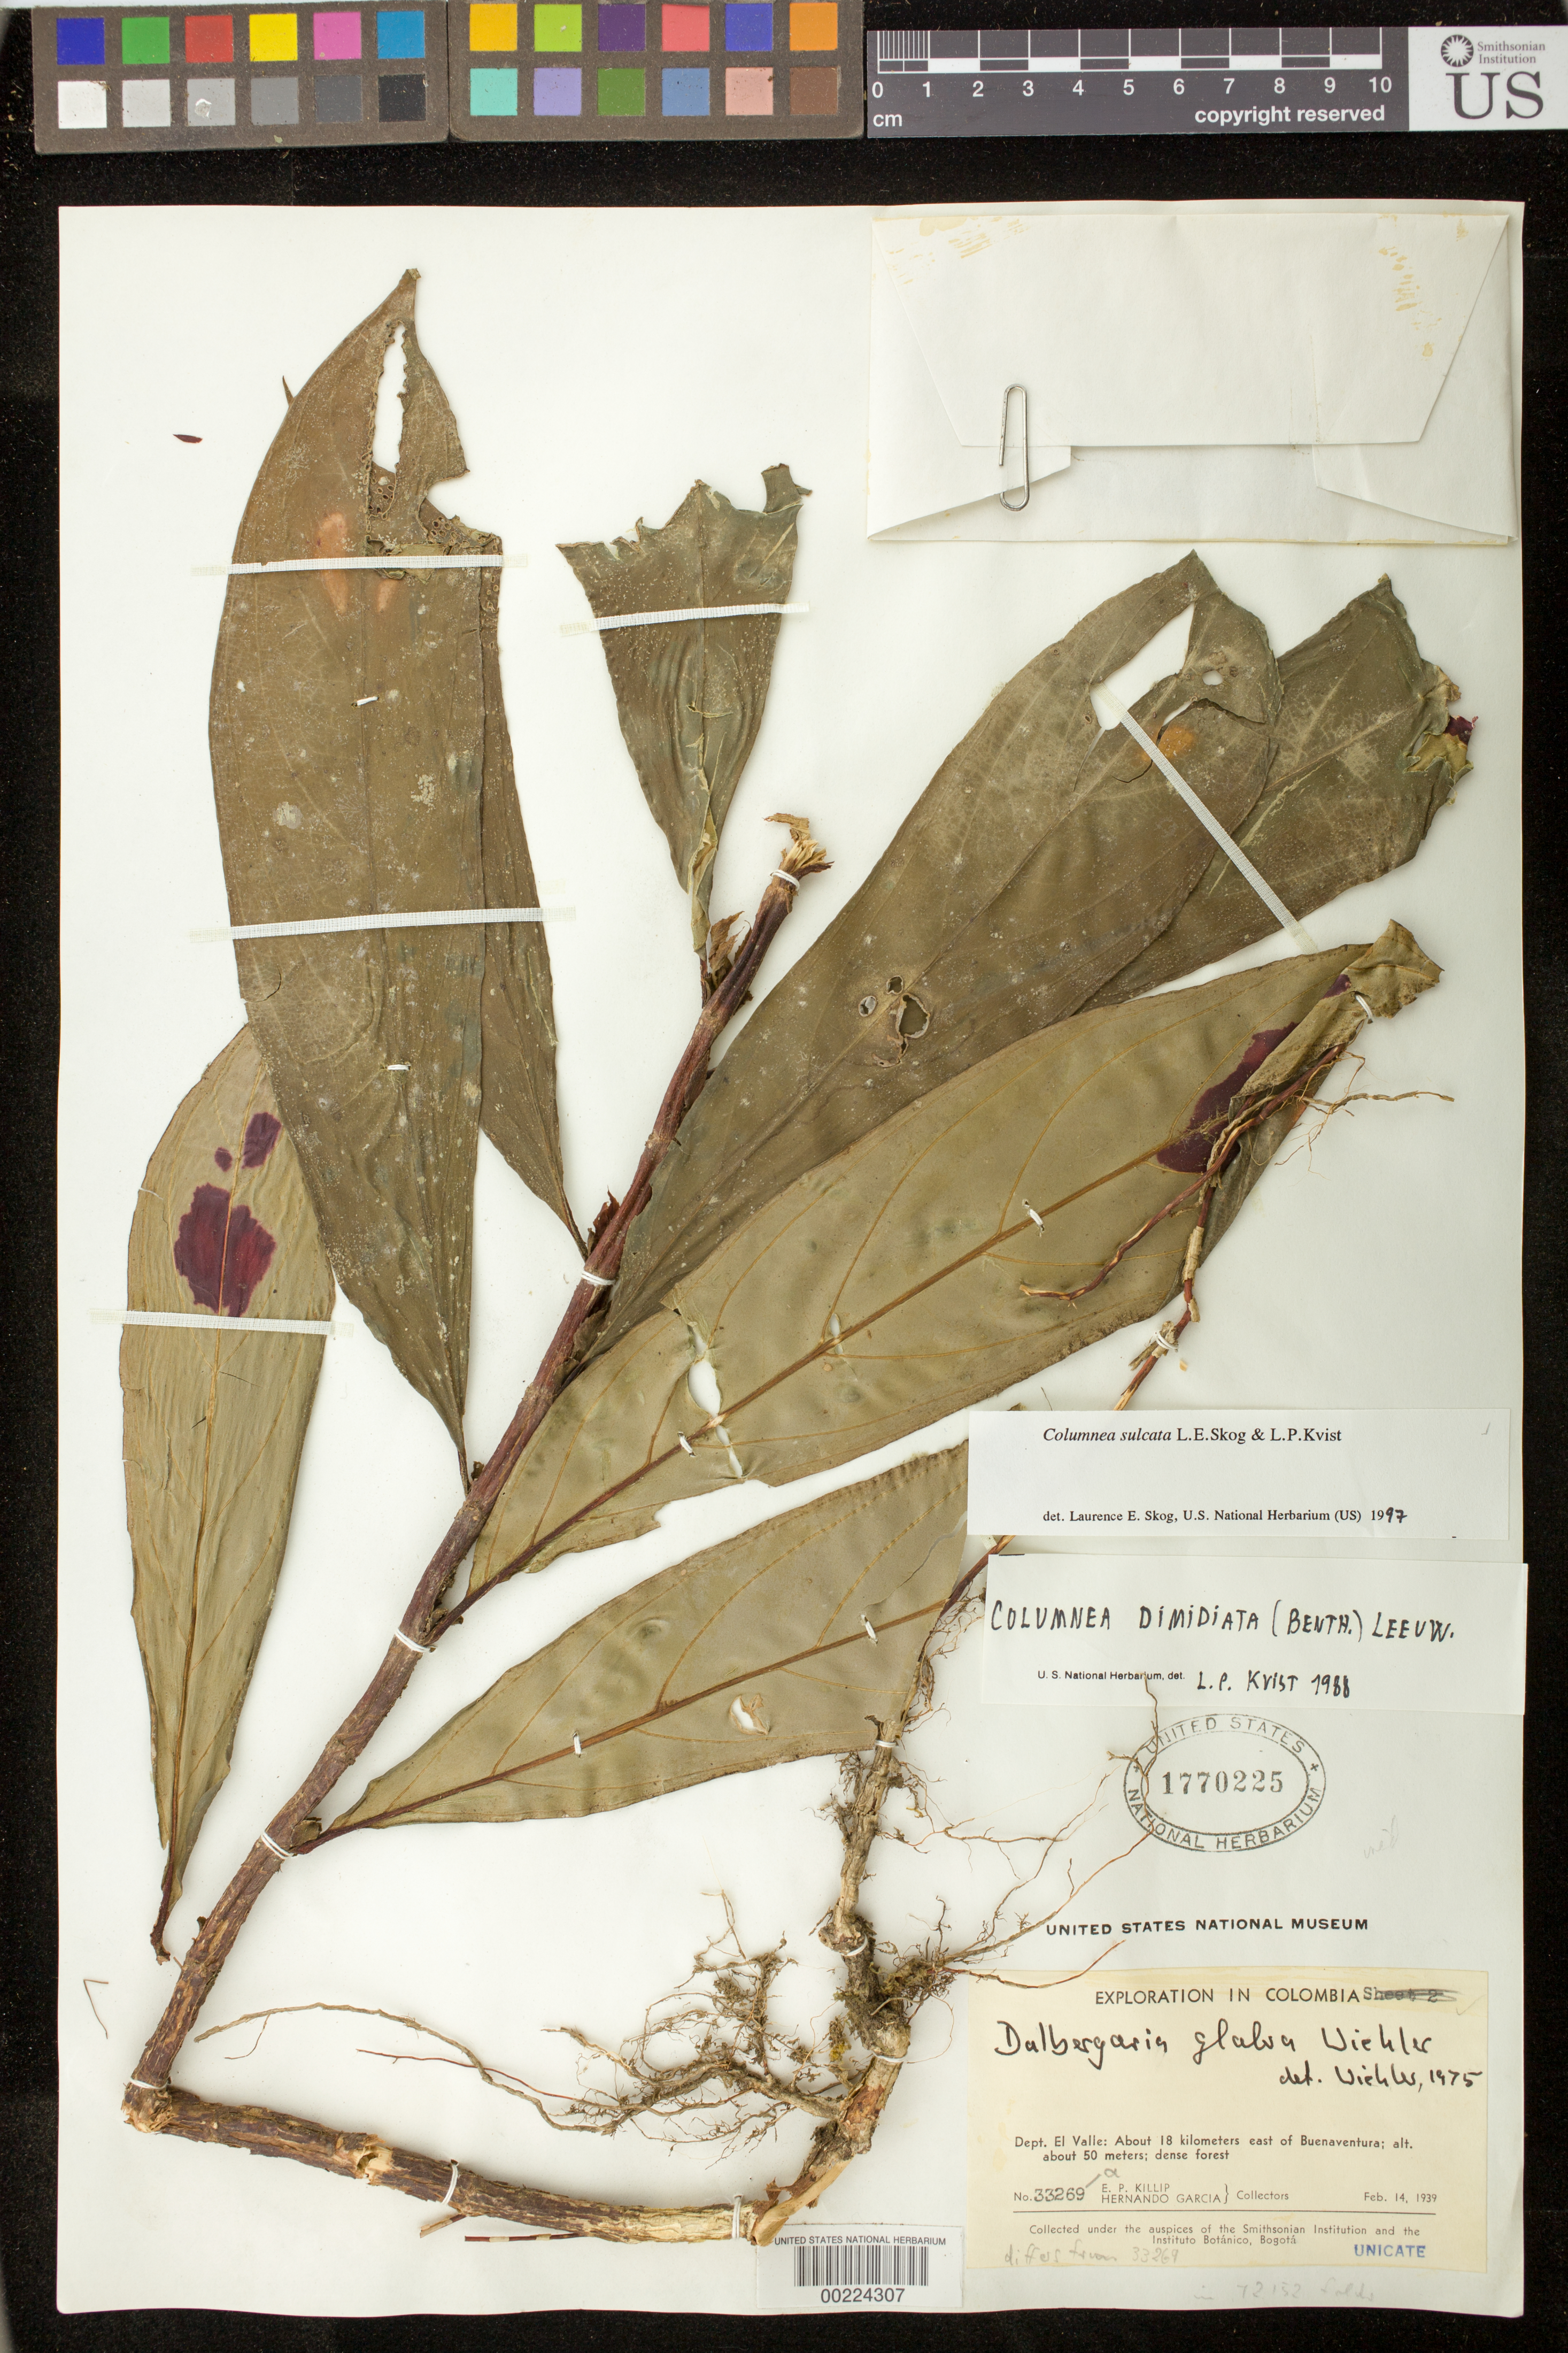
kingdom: Plantae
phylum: Tracheophyta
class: Magnoliopsida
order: Lamiales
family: Gesneriaceae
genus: Columnea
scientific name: Columnea sulcata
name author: L.E. Skog & L.P. Kvist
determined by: Skog, Laurence E.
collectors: E. P. Killip & H. Garcia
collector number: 33269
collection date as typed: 14 Feb 1939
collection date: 1939-02-14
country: Colombia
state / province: Valle del Cauca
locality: About 18 km E of Buenaventura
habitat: Dense forest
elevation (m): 50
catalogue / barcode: US 1770225